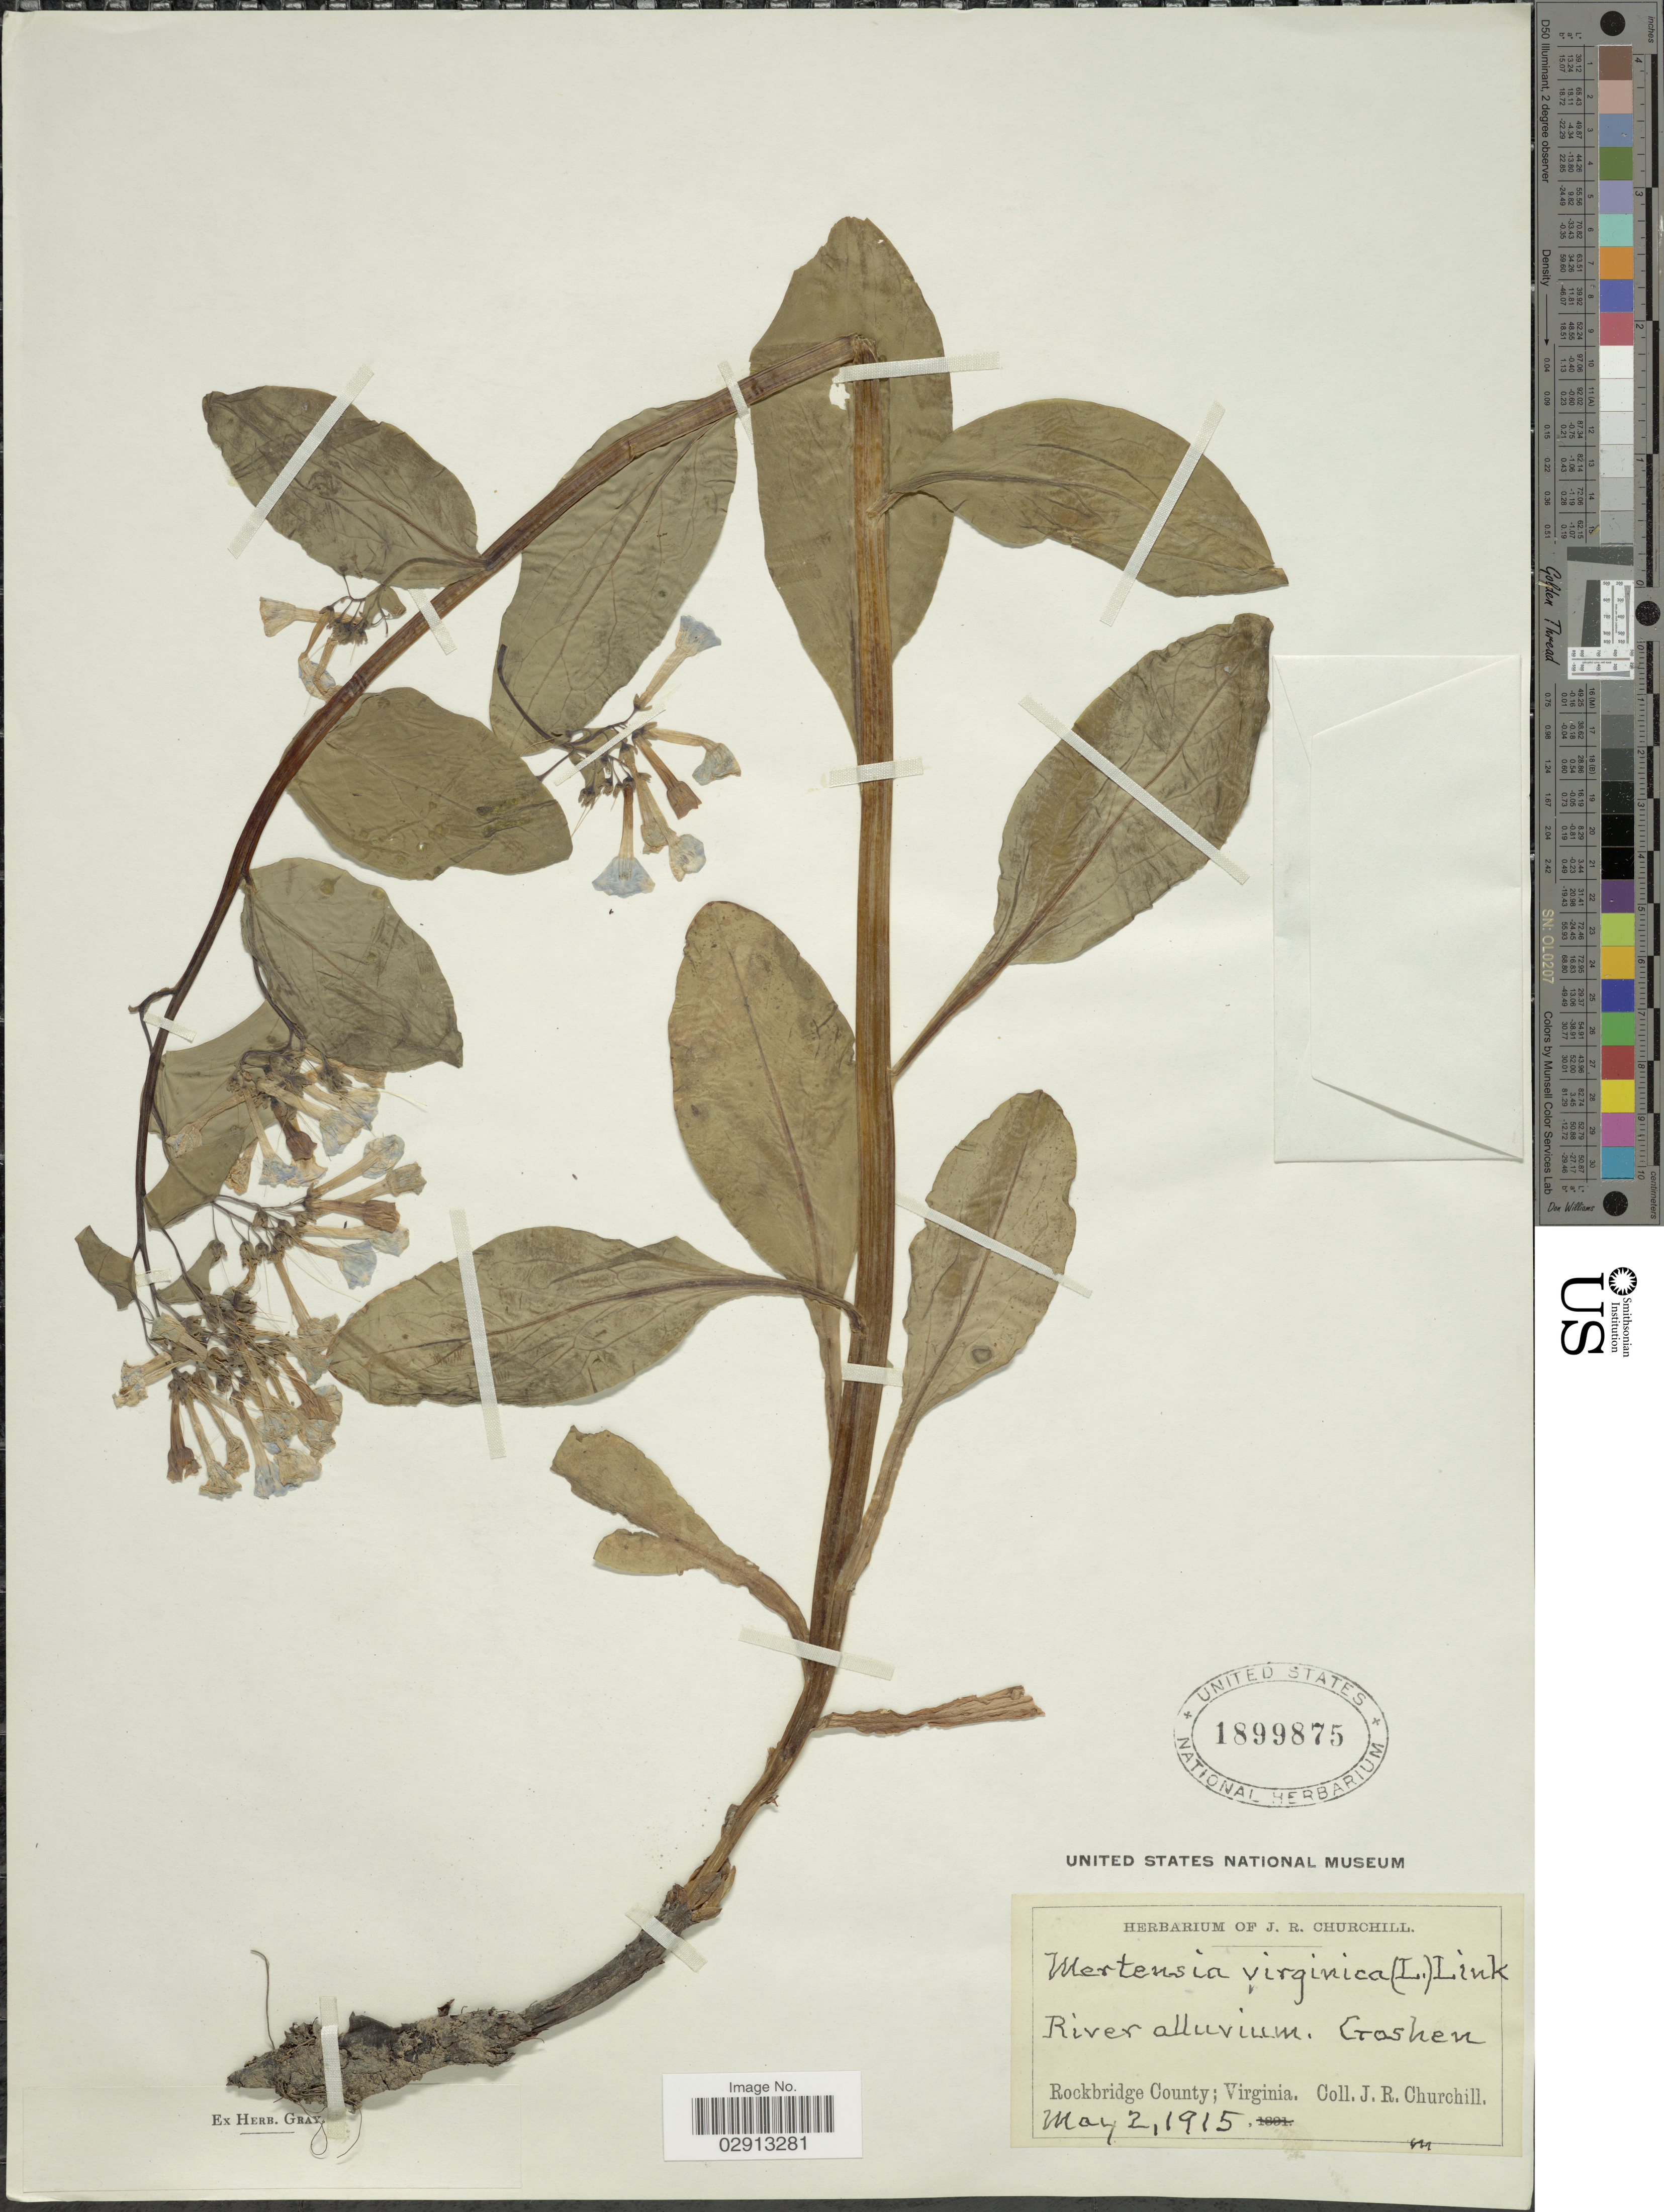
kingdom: Plantae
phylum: Tracheophyta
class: Magnoliopsida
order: Boraginales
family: Boraginaceae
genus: Mertensia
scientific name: Mertensia virginica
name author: (L.) Pers. ex Link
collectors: J. Churchill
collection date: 1915-05-02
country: United States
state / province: Virginia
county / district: Rockbridge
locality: River Alluvium. Goshen. Rockbridge County.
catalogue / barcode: US 1899875